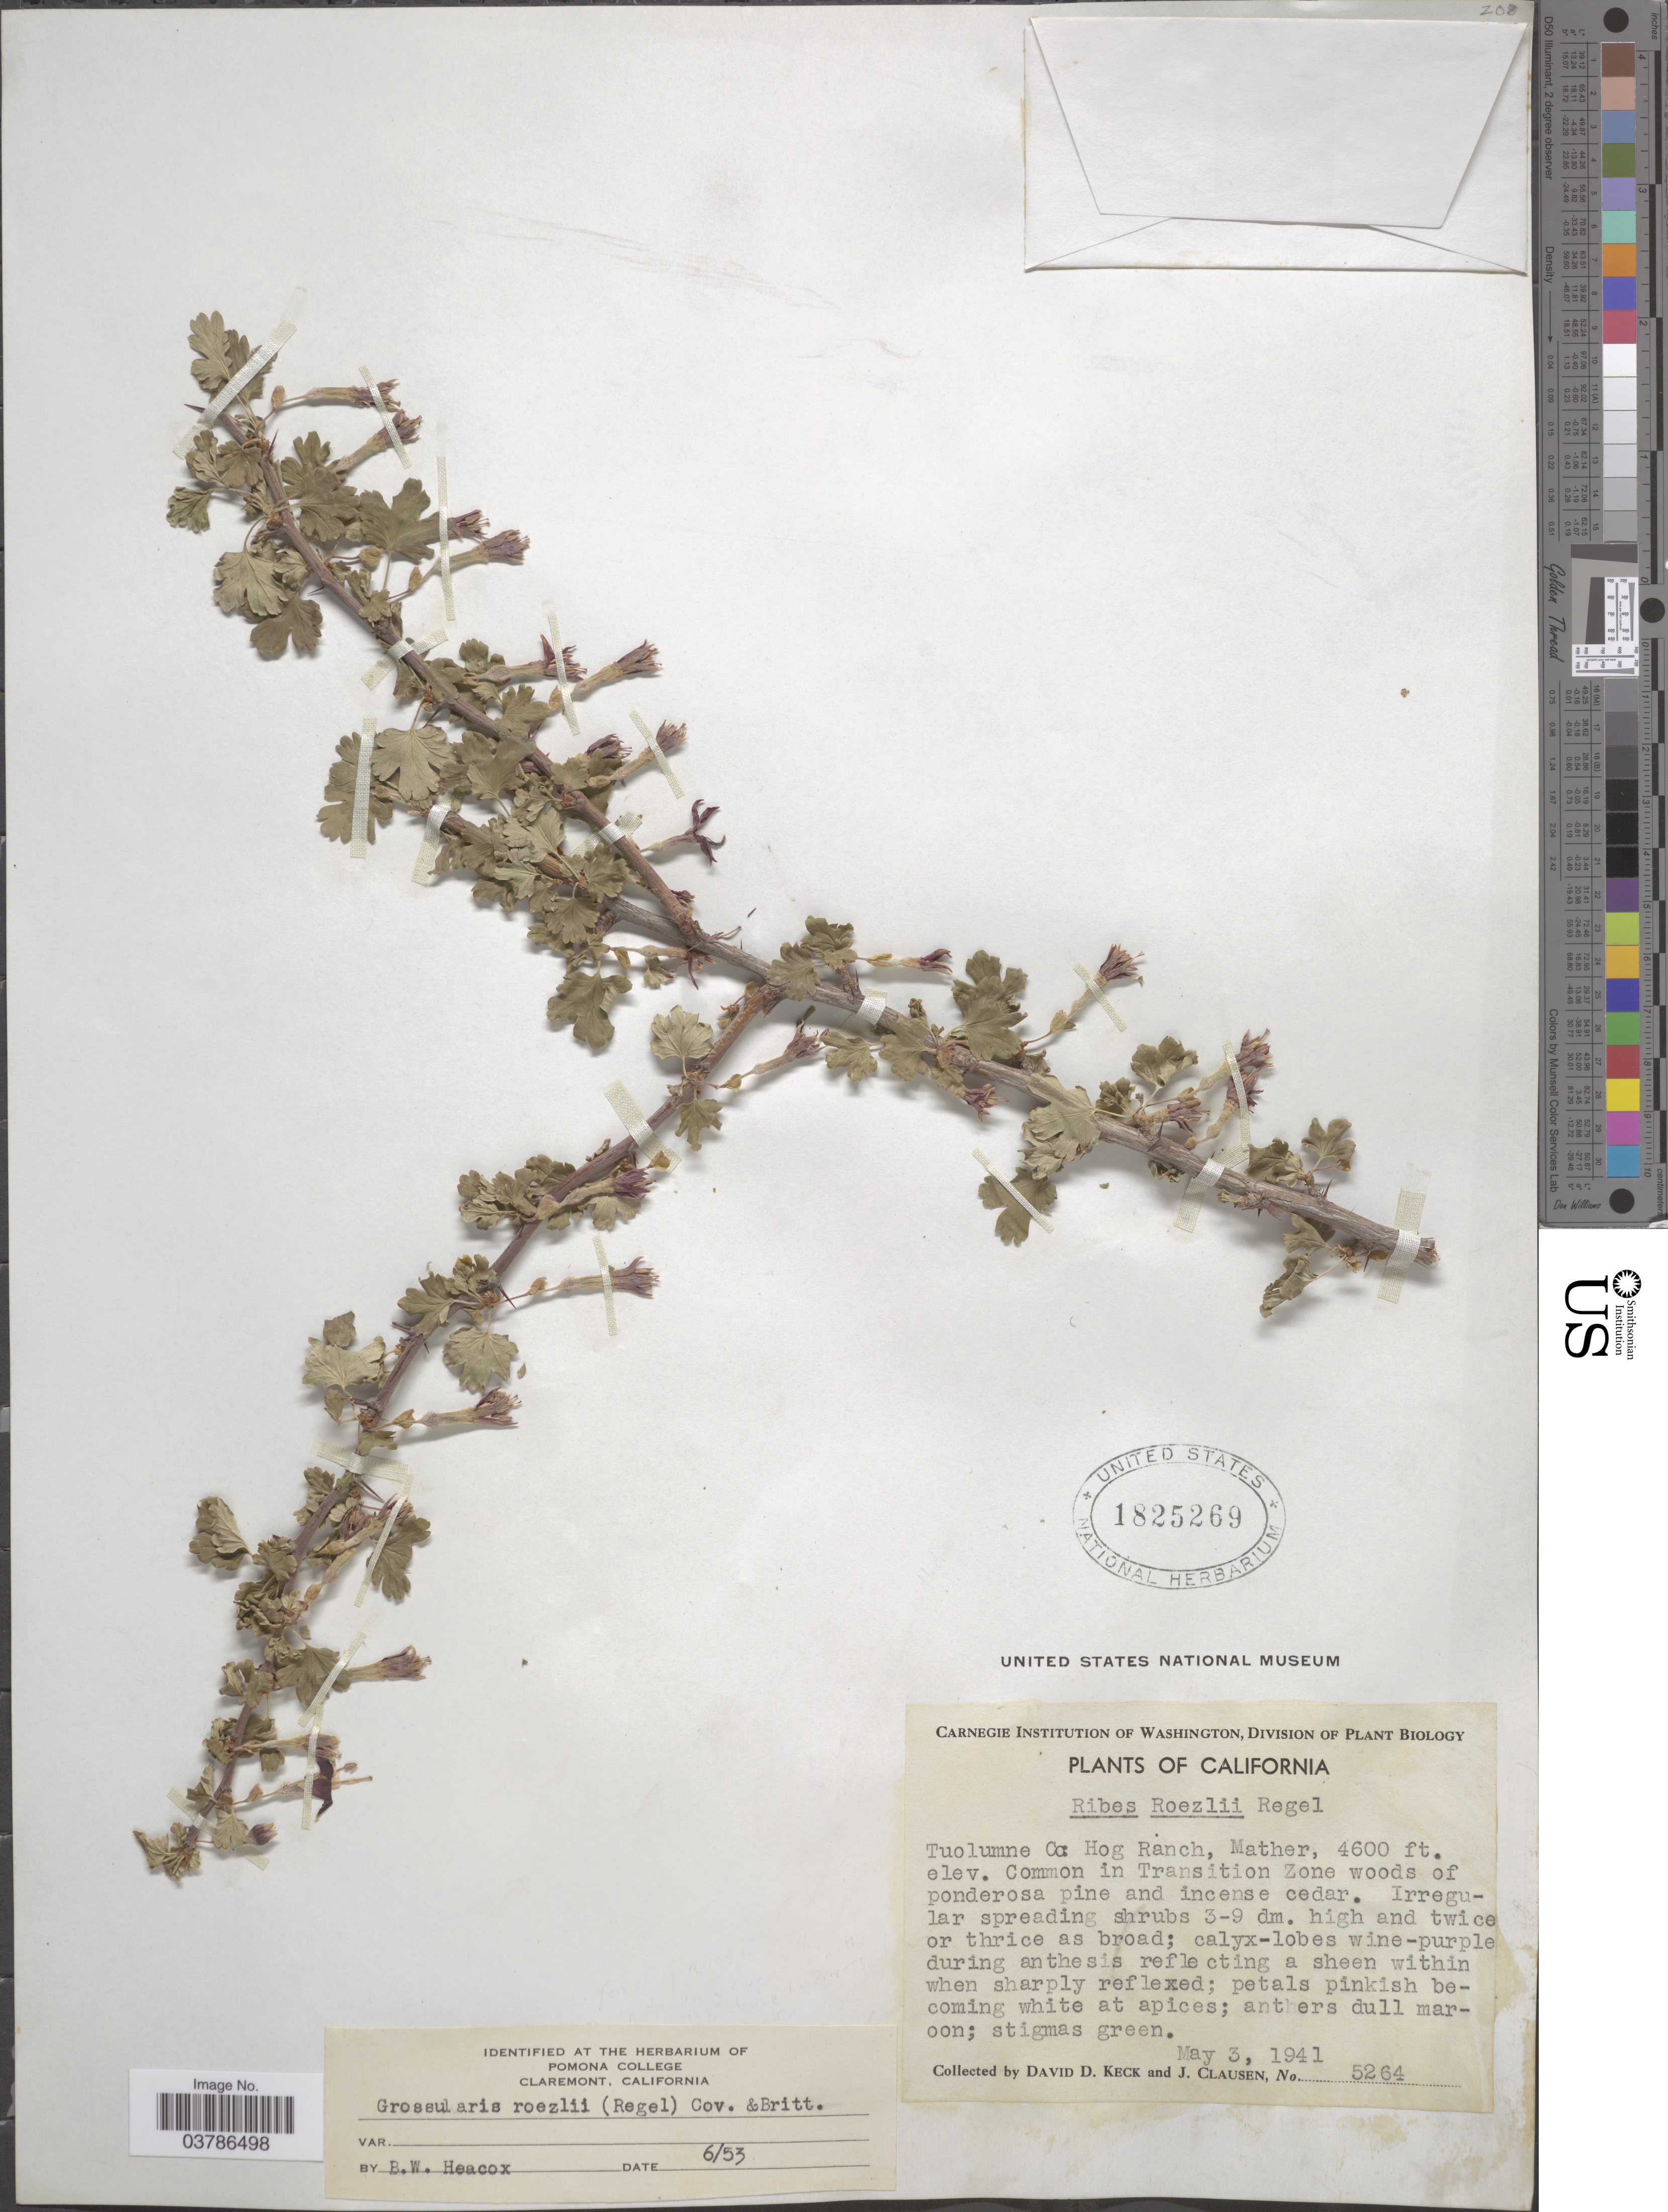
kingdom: Plantae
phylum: Tracheophyta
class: Magnoliopsida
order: Saxifragales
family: Grossulariaceae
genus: Ribes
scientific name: Ribes roezlii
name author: Regel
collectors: D. D. Keck & J. Clausen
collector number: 5264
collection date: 1941-05-03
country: United States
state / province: California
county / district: Tuolumne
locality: Tuolumne Co: Hog Ranch, Mather. In Transition Zone.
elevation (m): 1402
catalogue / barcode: US 1825269